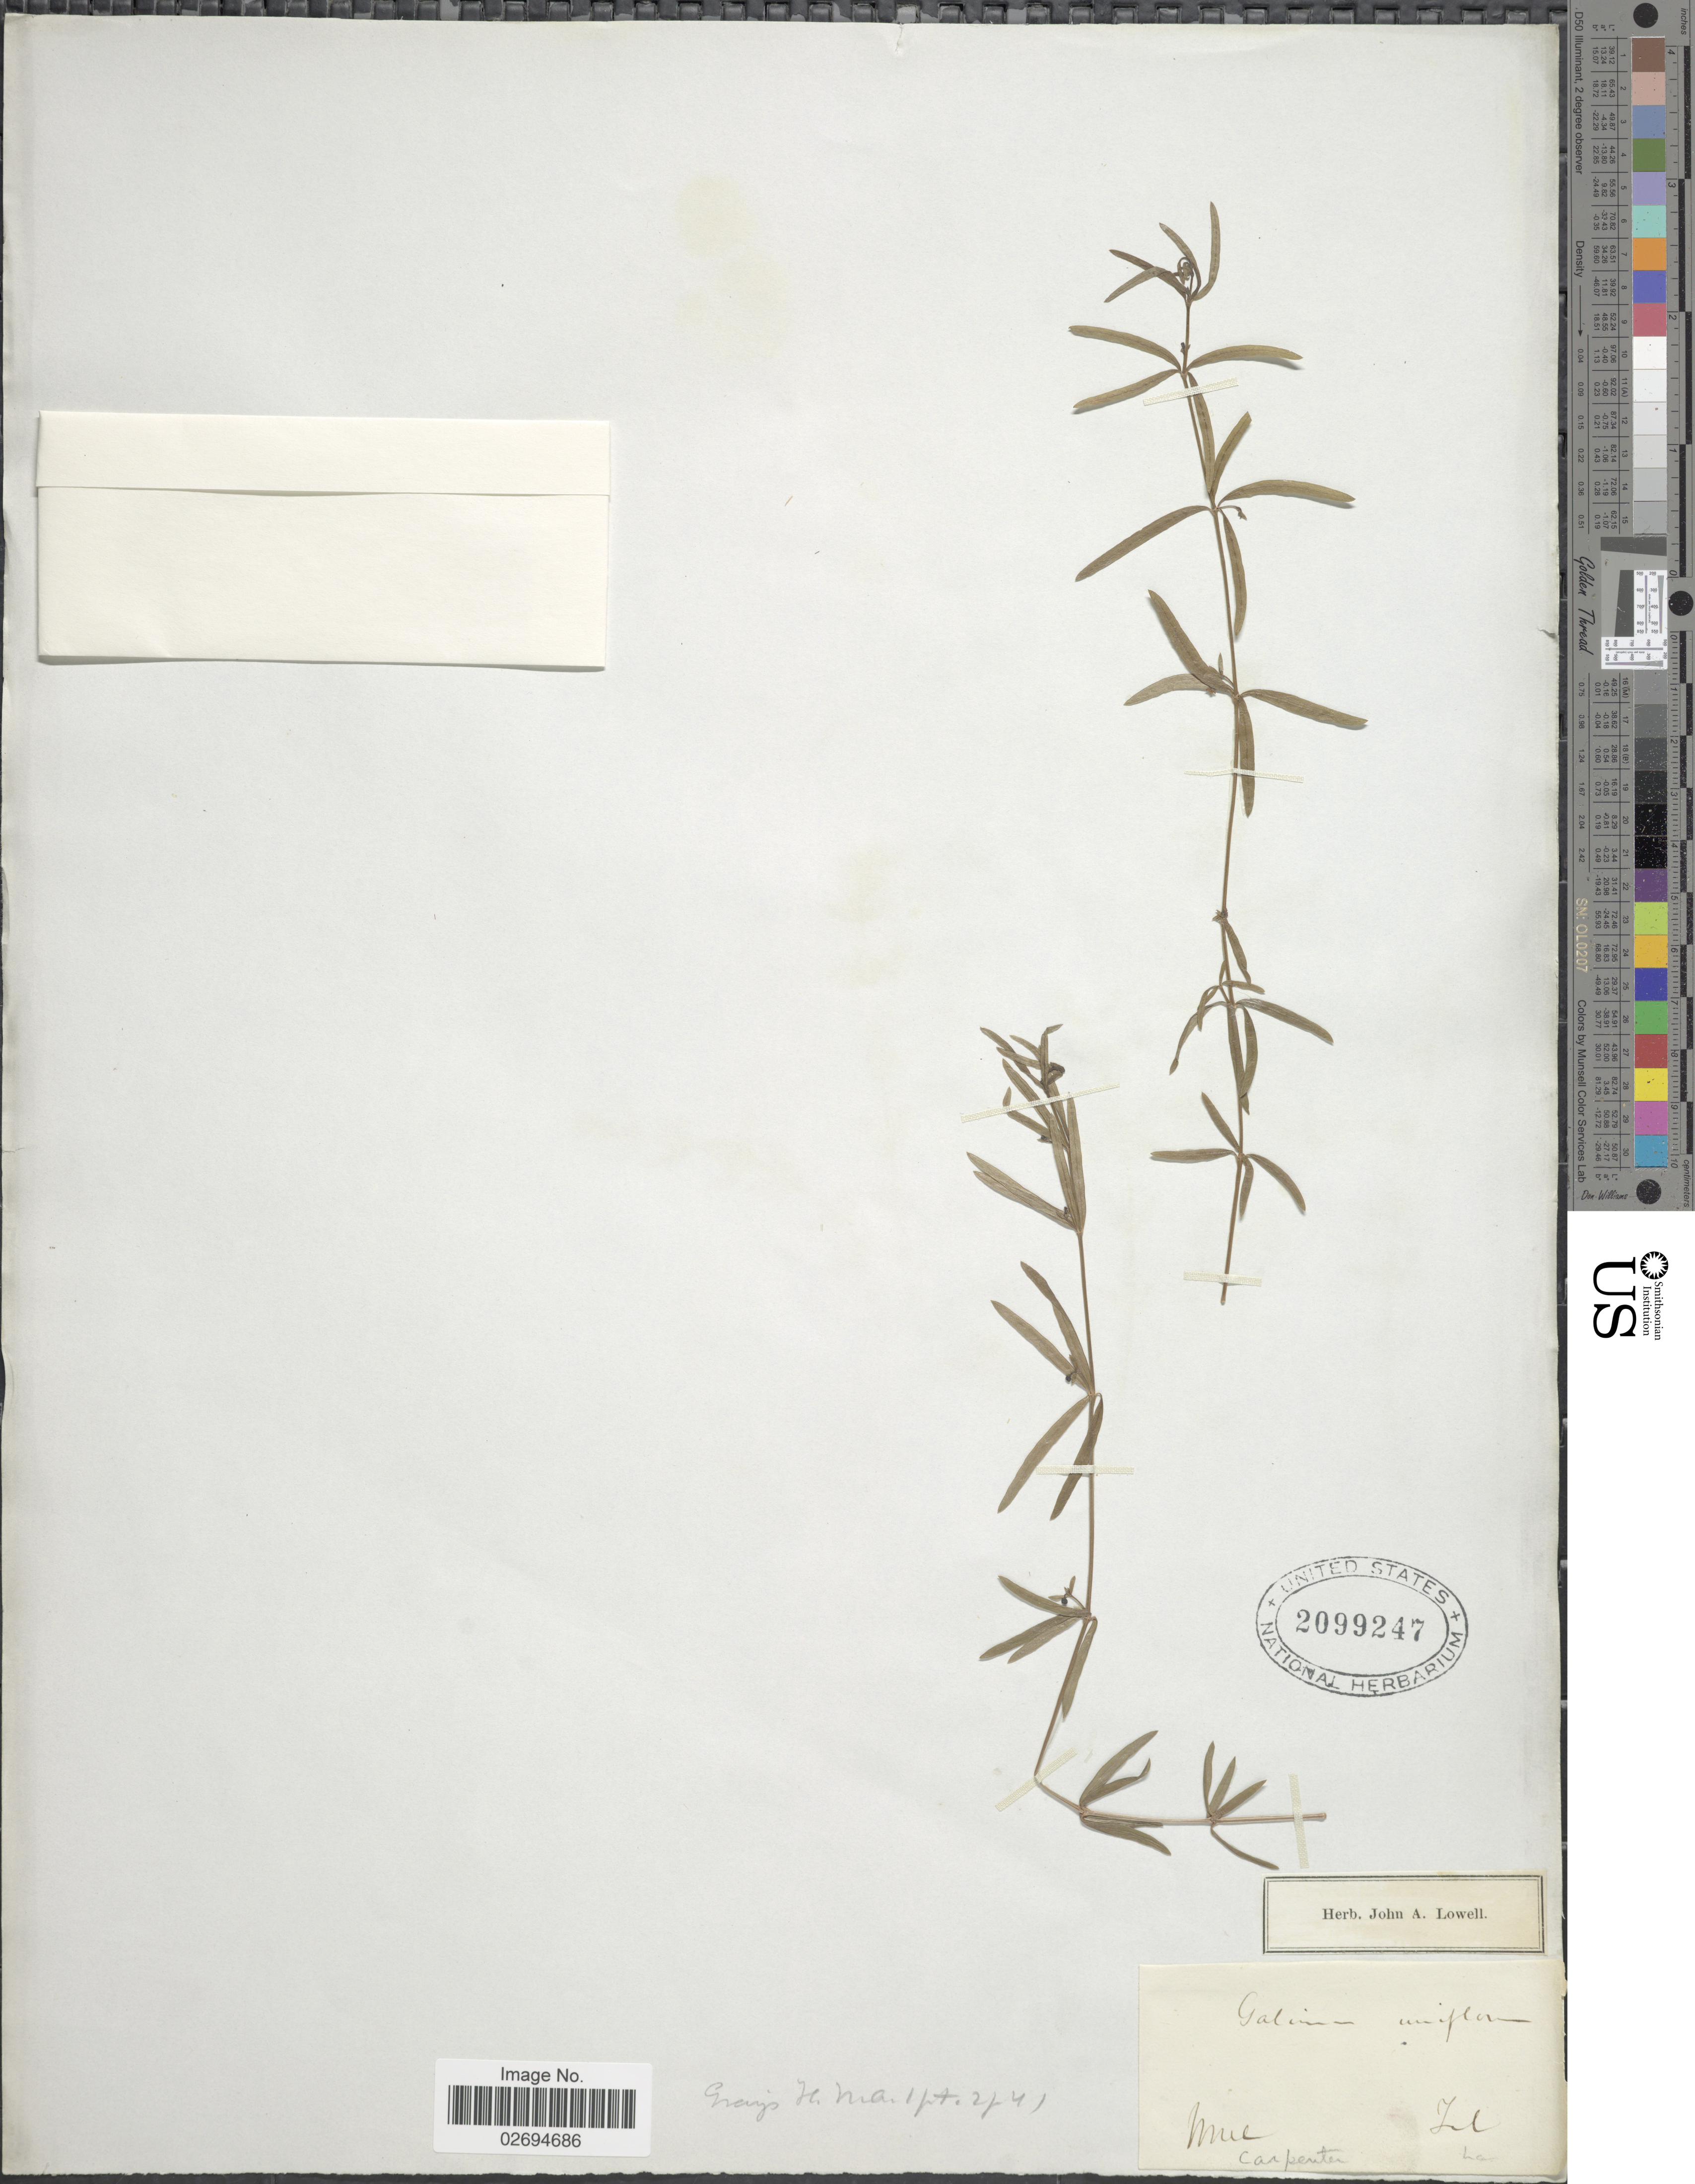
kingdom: Plantae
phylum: Tracheophyta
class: Magnoliopsida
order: Gentianales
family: Rubiaceae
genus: Galium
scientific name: Galium uniflorum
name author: Michx.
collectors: -. Carpenter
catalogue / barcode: US 2099247